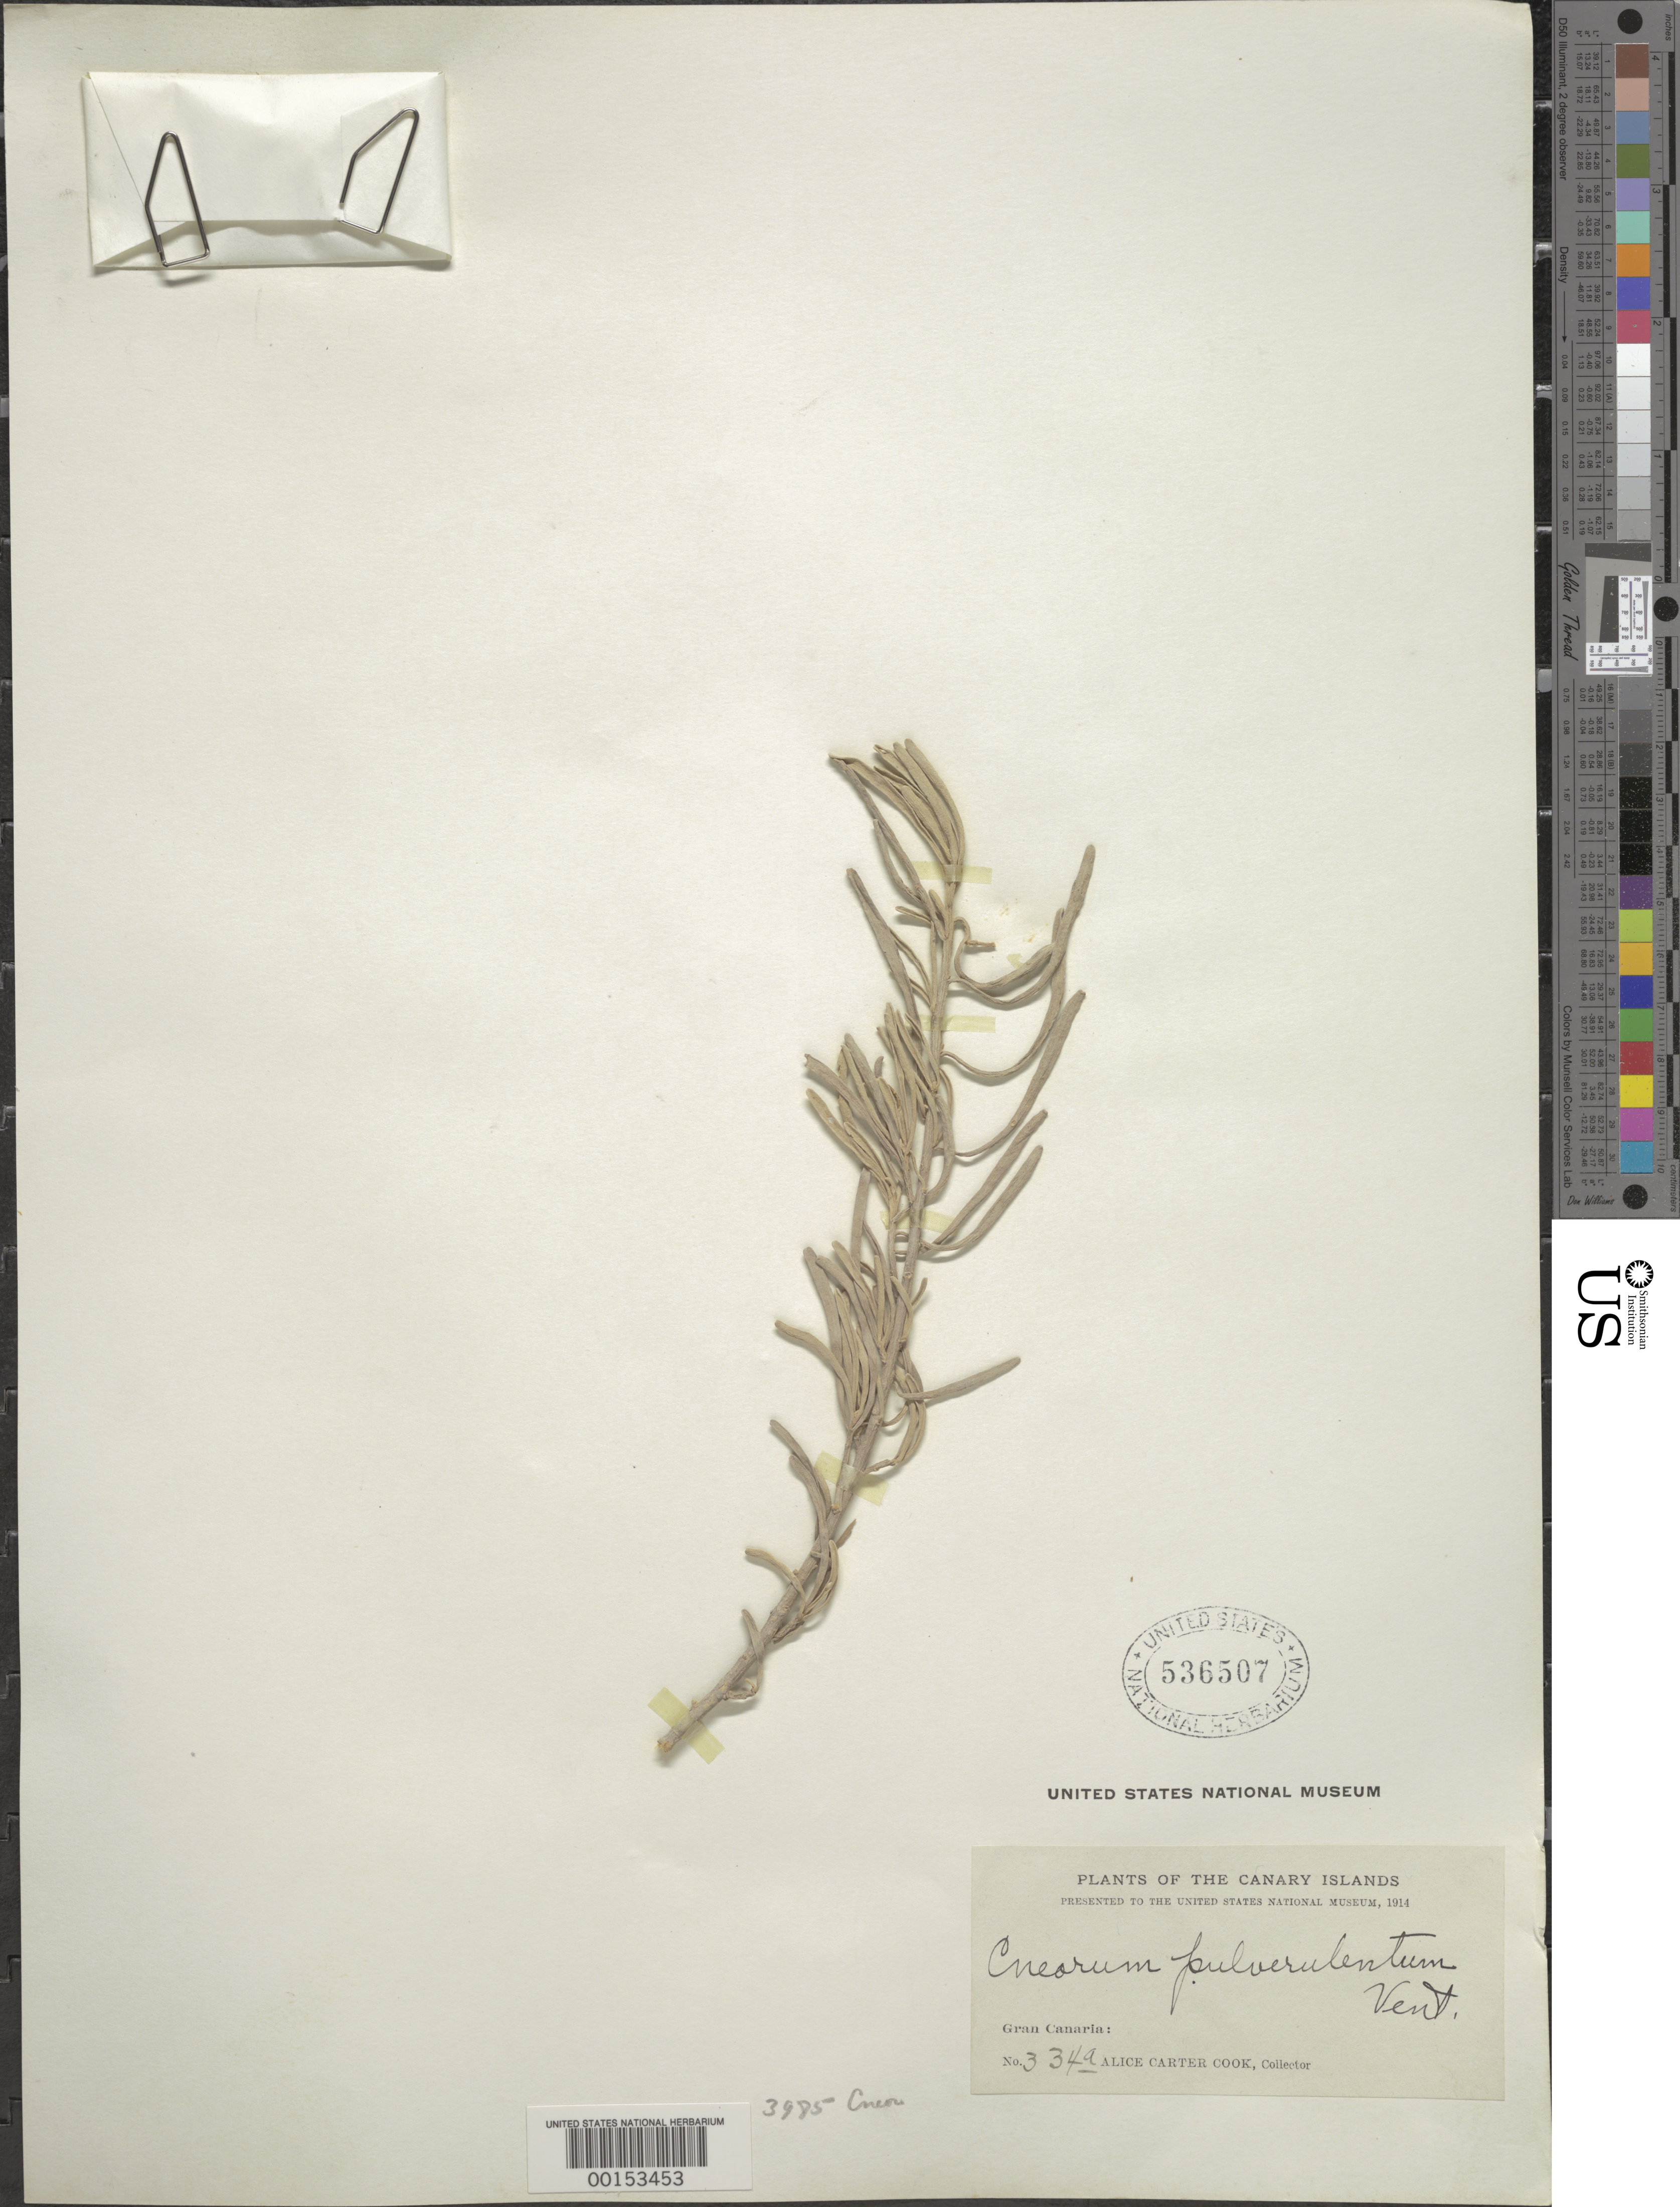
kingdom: Plantae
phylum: Tracheophyta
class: Magnoliopsida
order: Sapindales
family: Rutaceae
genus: Cneorum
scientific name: Cneorum pulverulentum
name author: Vent.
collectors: Alice C. Cook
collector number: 334a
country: Spain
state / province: Canarias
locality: Canary Islands. Gran Canaria.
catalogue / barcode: US 536507